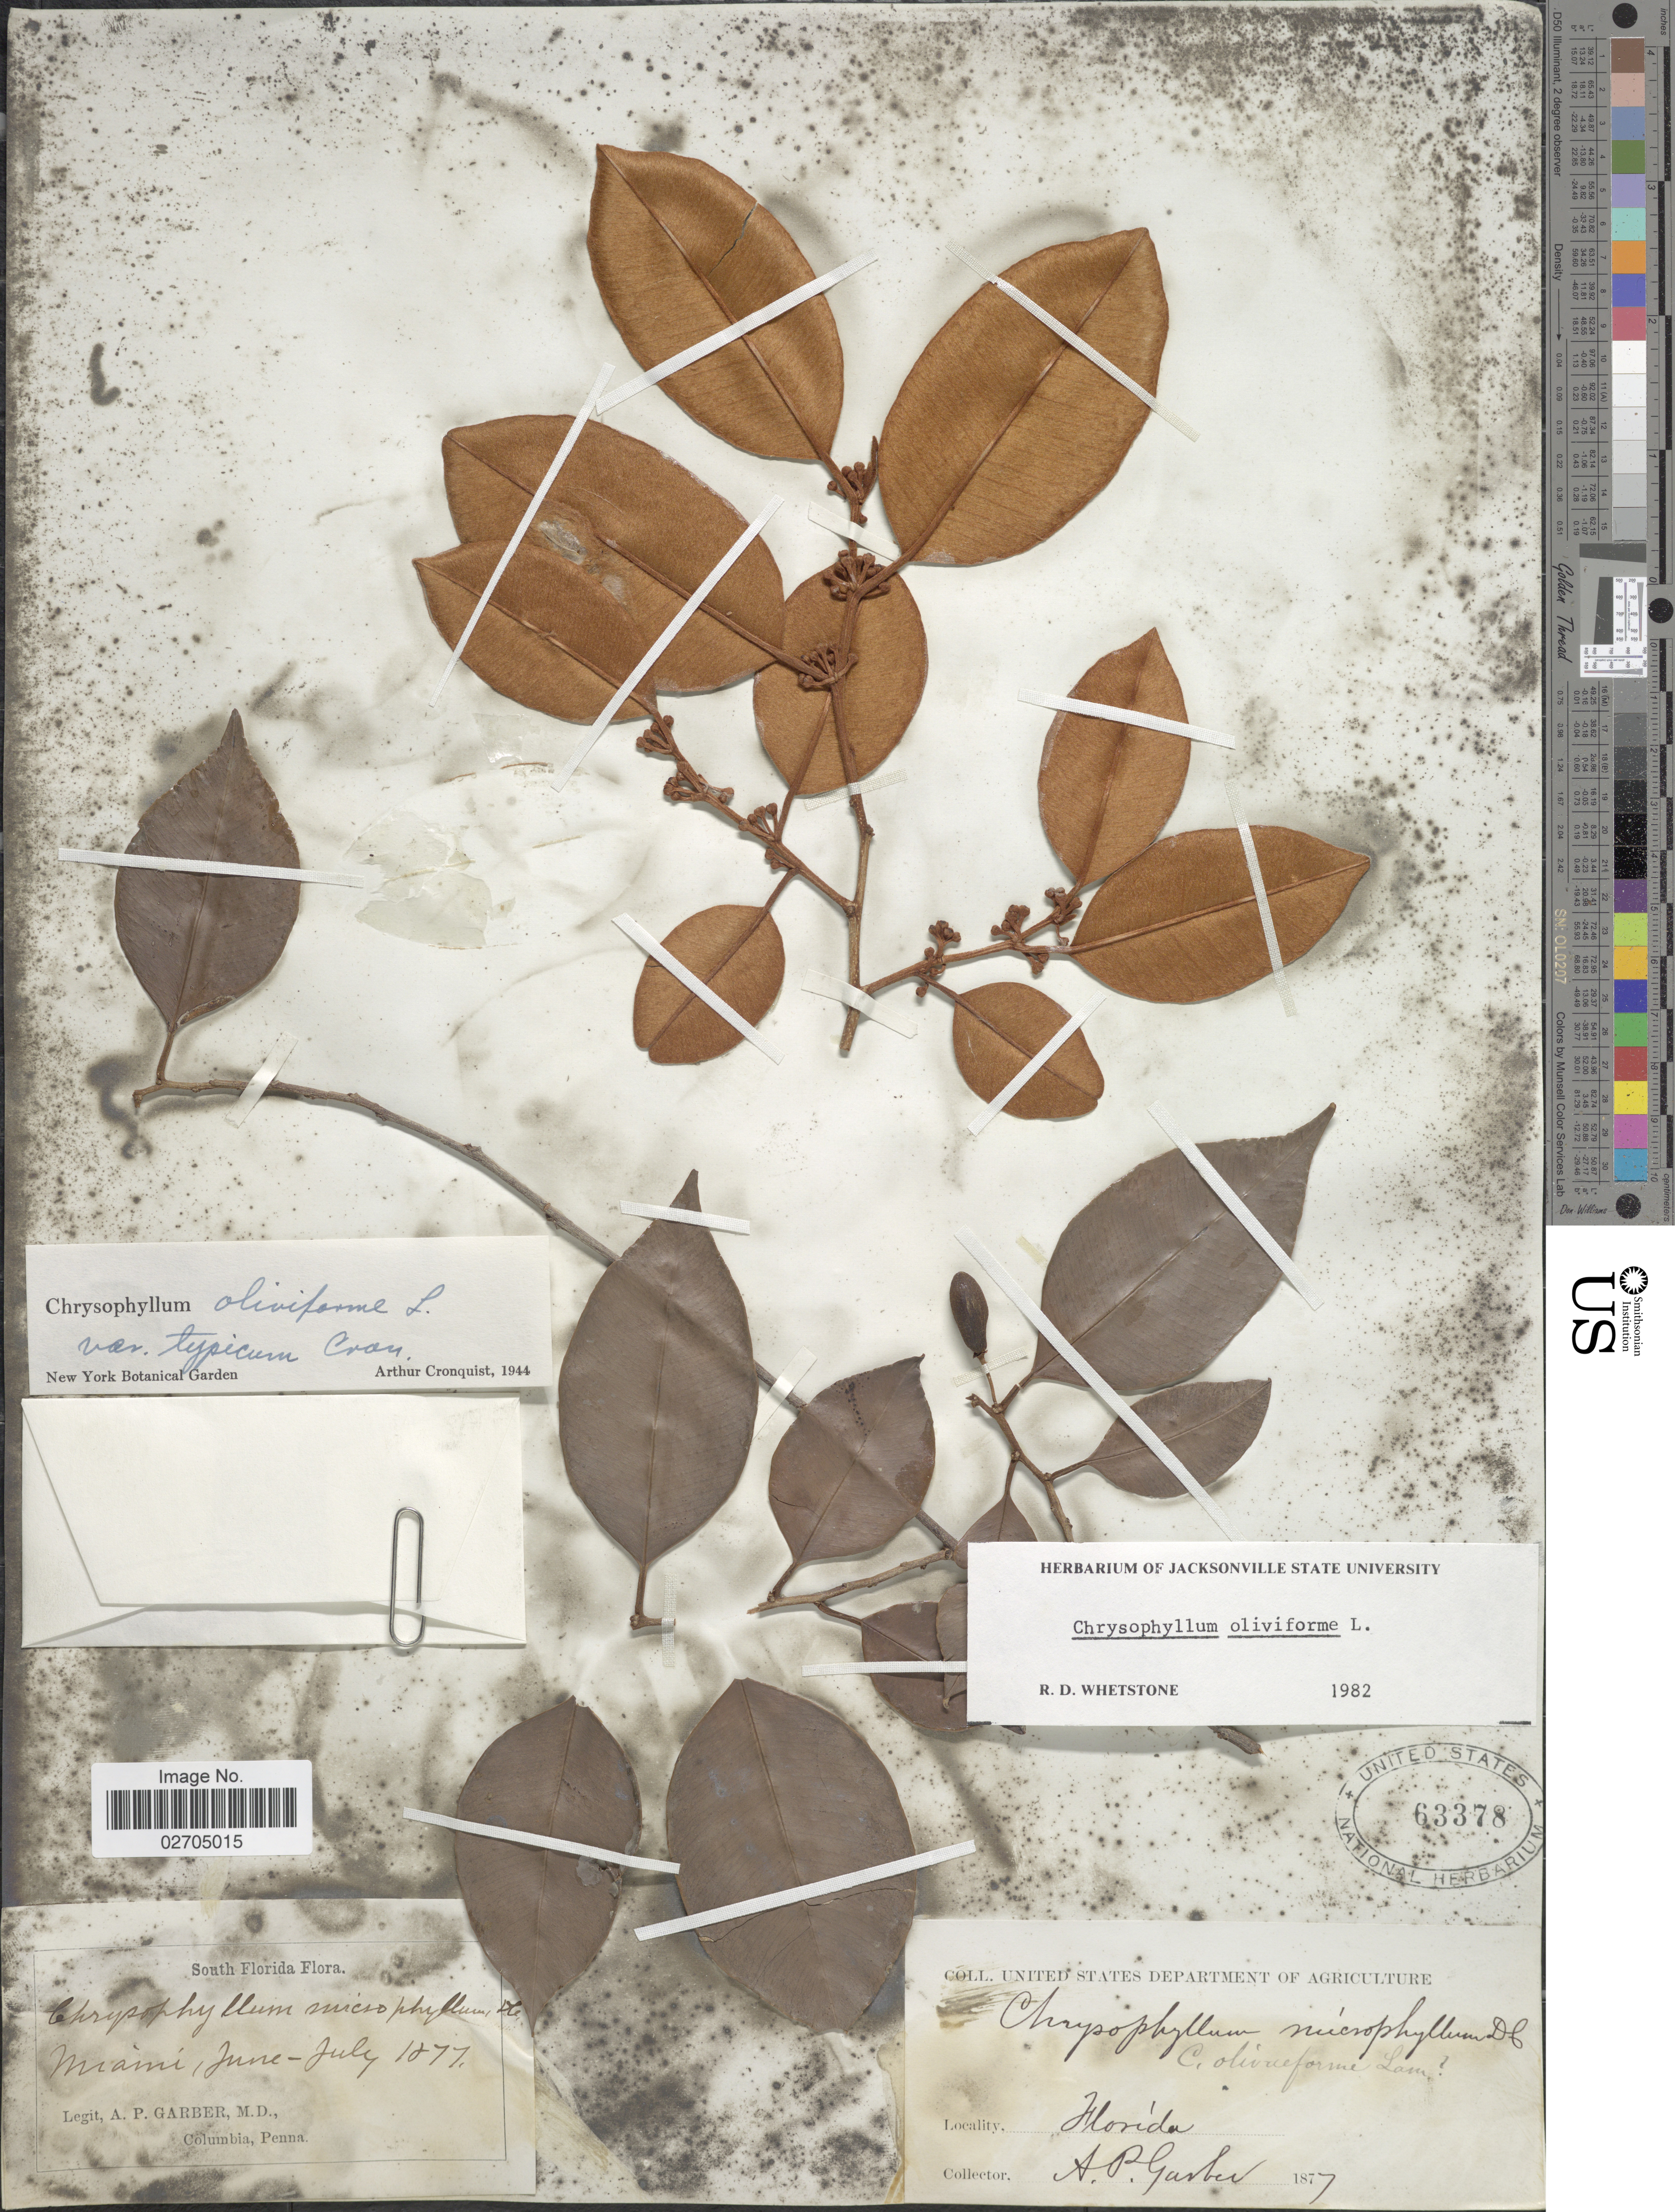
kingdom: Plantae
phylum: Tracheophyta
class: Magnoliopsida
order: Ericales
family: Sapotaceae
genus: Chrysophyllum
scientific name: Chrysophyllum oliviforme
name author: L.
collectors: A. P. Garber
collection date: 1877-06/1877-07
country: United States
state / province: Florida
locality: South Florida, Miami.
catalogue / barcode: US 63378